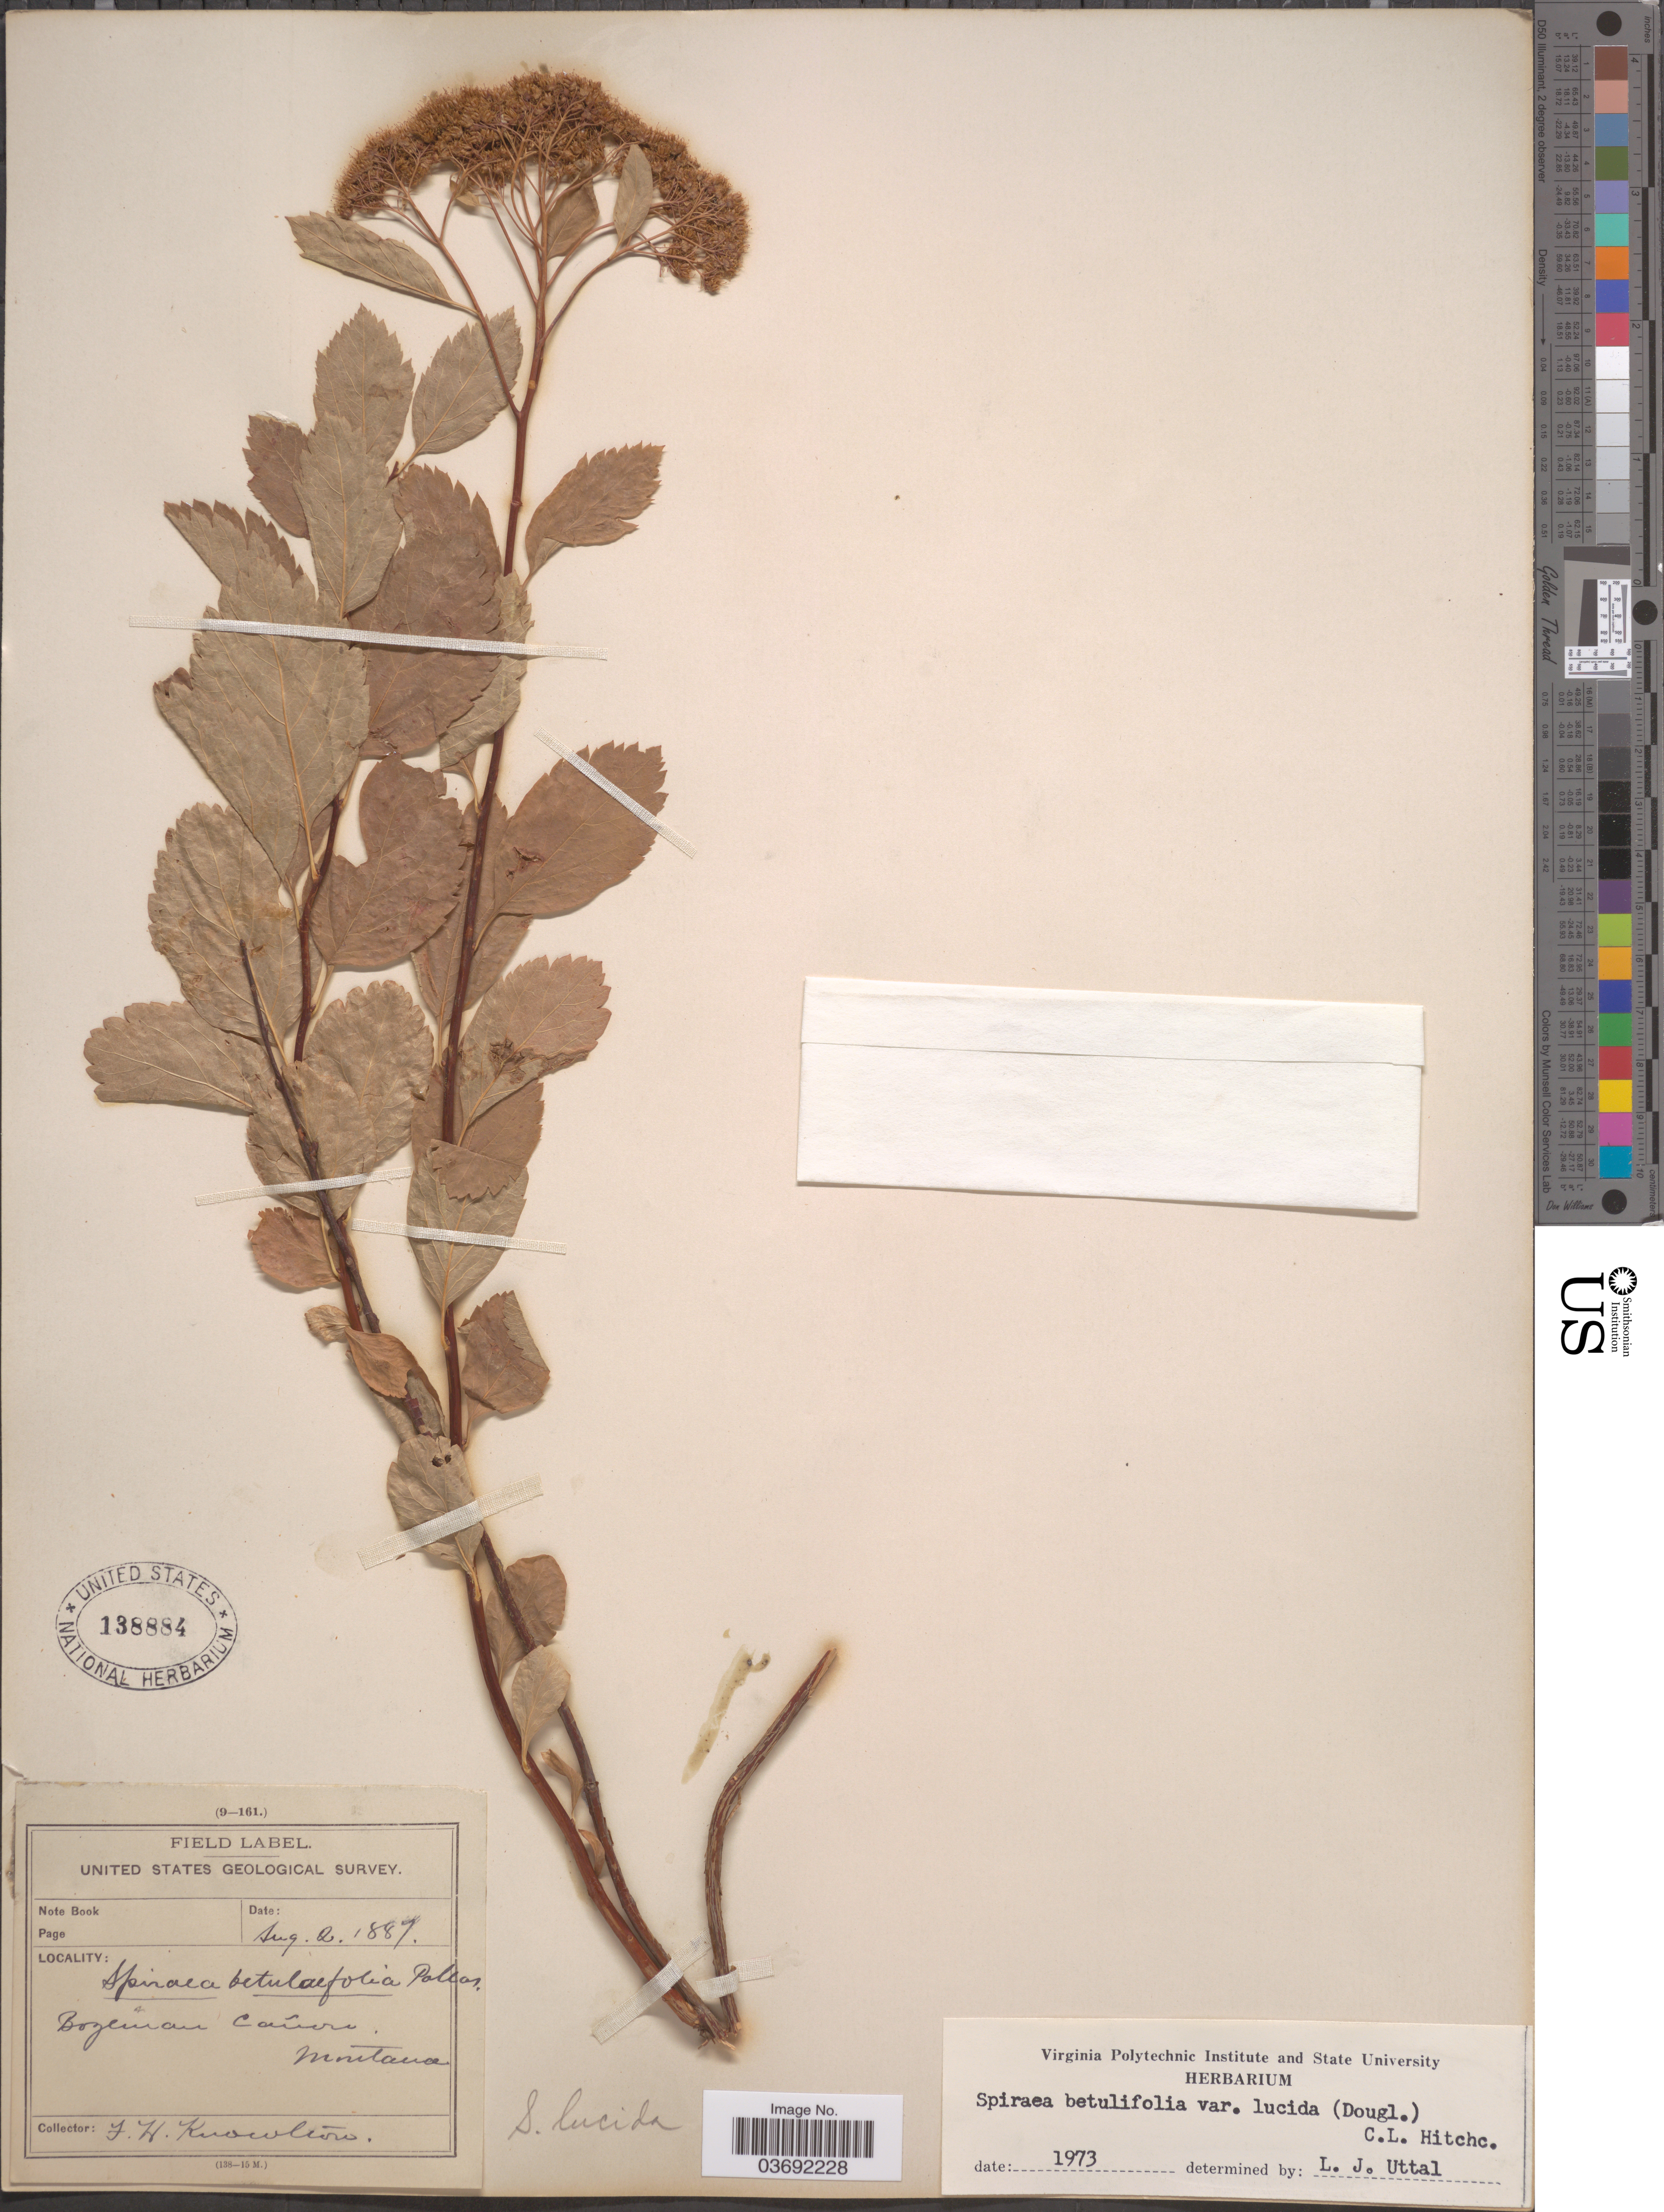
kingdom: Plantae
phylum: Tracheophyta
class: Magnoliopsida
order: Rosales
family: Rosaceae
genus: Spiraea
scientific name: Spiraea betulifolia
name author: Pall.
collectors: F. H. Knowlton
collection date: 1887-08-02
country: United States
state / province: Montana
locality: Bozeman Cañon.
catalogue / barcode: US 138884